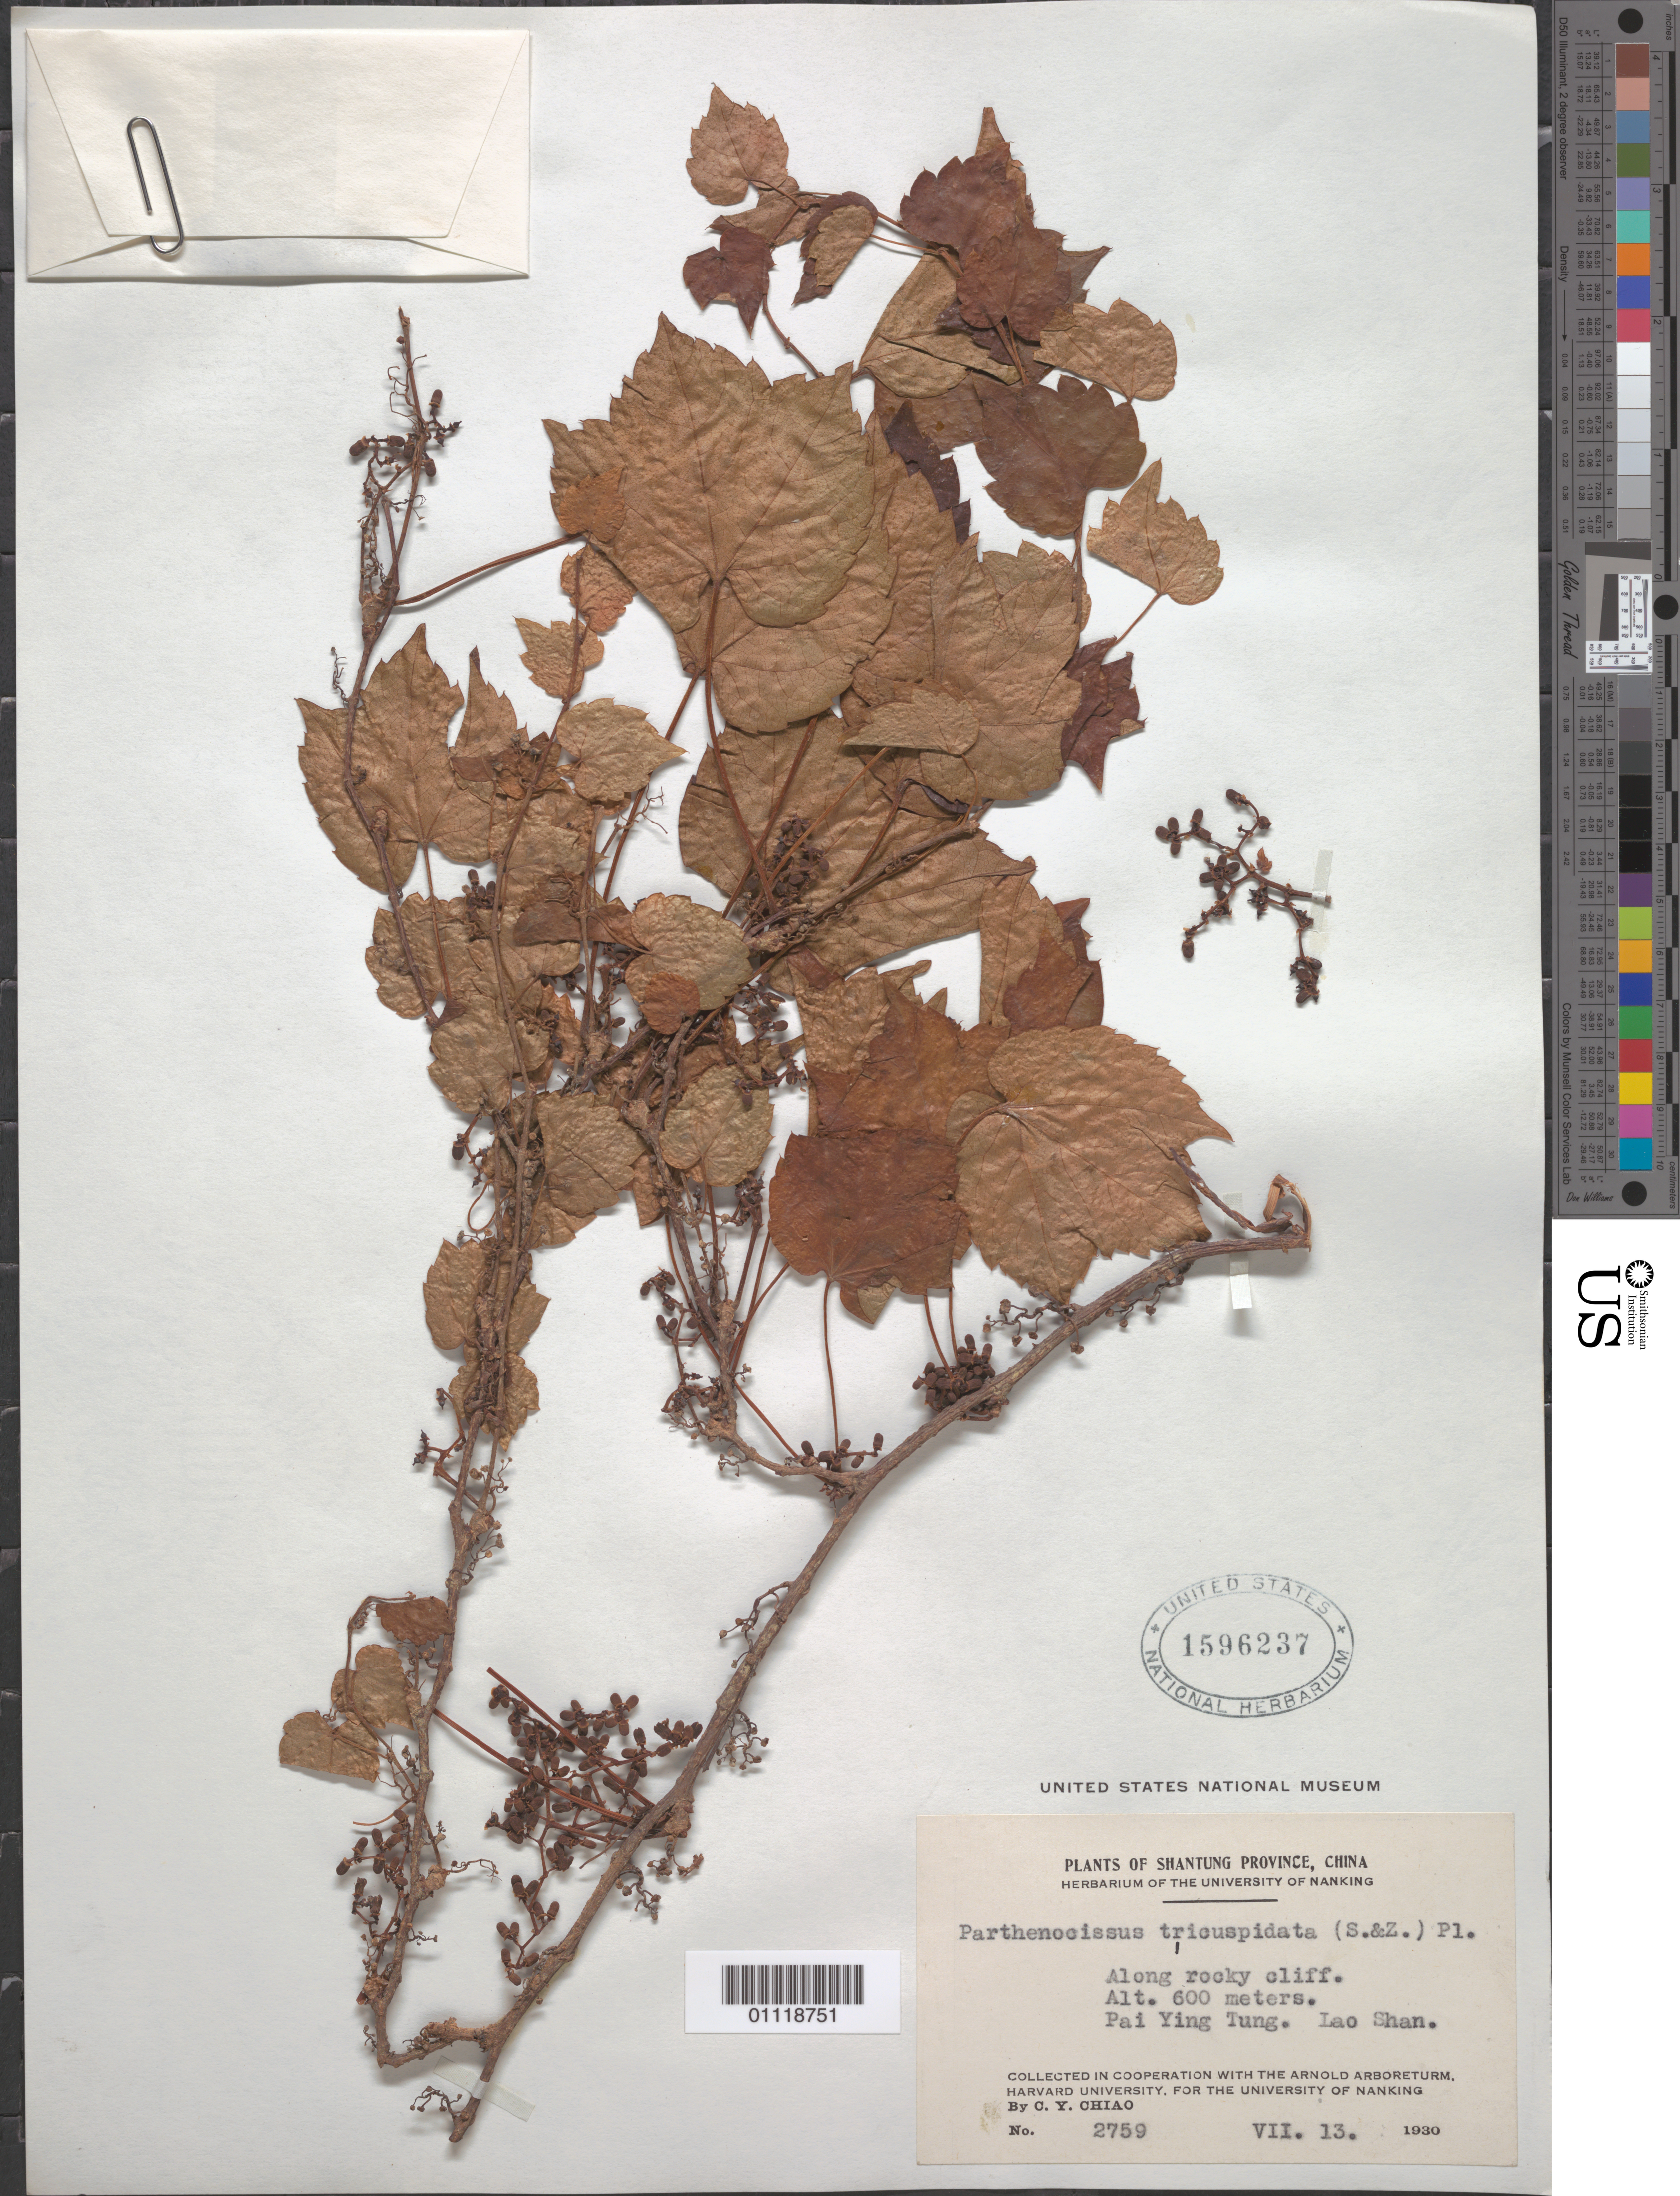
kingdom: Plantae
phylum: Tracheophyta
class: Magnoliopsida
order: Vitales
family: Vitaceae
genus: Parthenocissus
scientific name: Parthenocissus tricuspidata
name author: (Siebold & Zucc.) Planch.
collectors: C. Y. Chiao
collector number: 2759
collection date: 1930-07-13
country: China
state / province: Shandong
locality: Pai Ying Tung. Lao Shan.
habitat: Along rocky cliff.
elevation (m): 600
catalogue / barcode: US 1596237